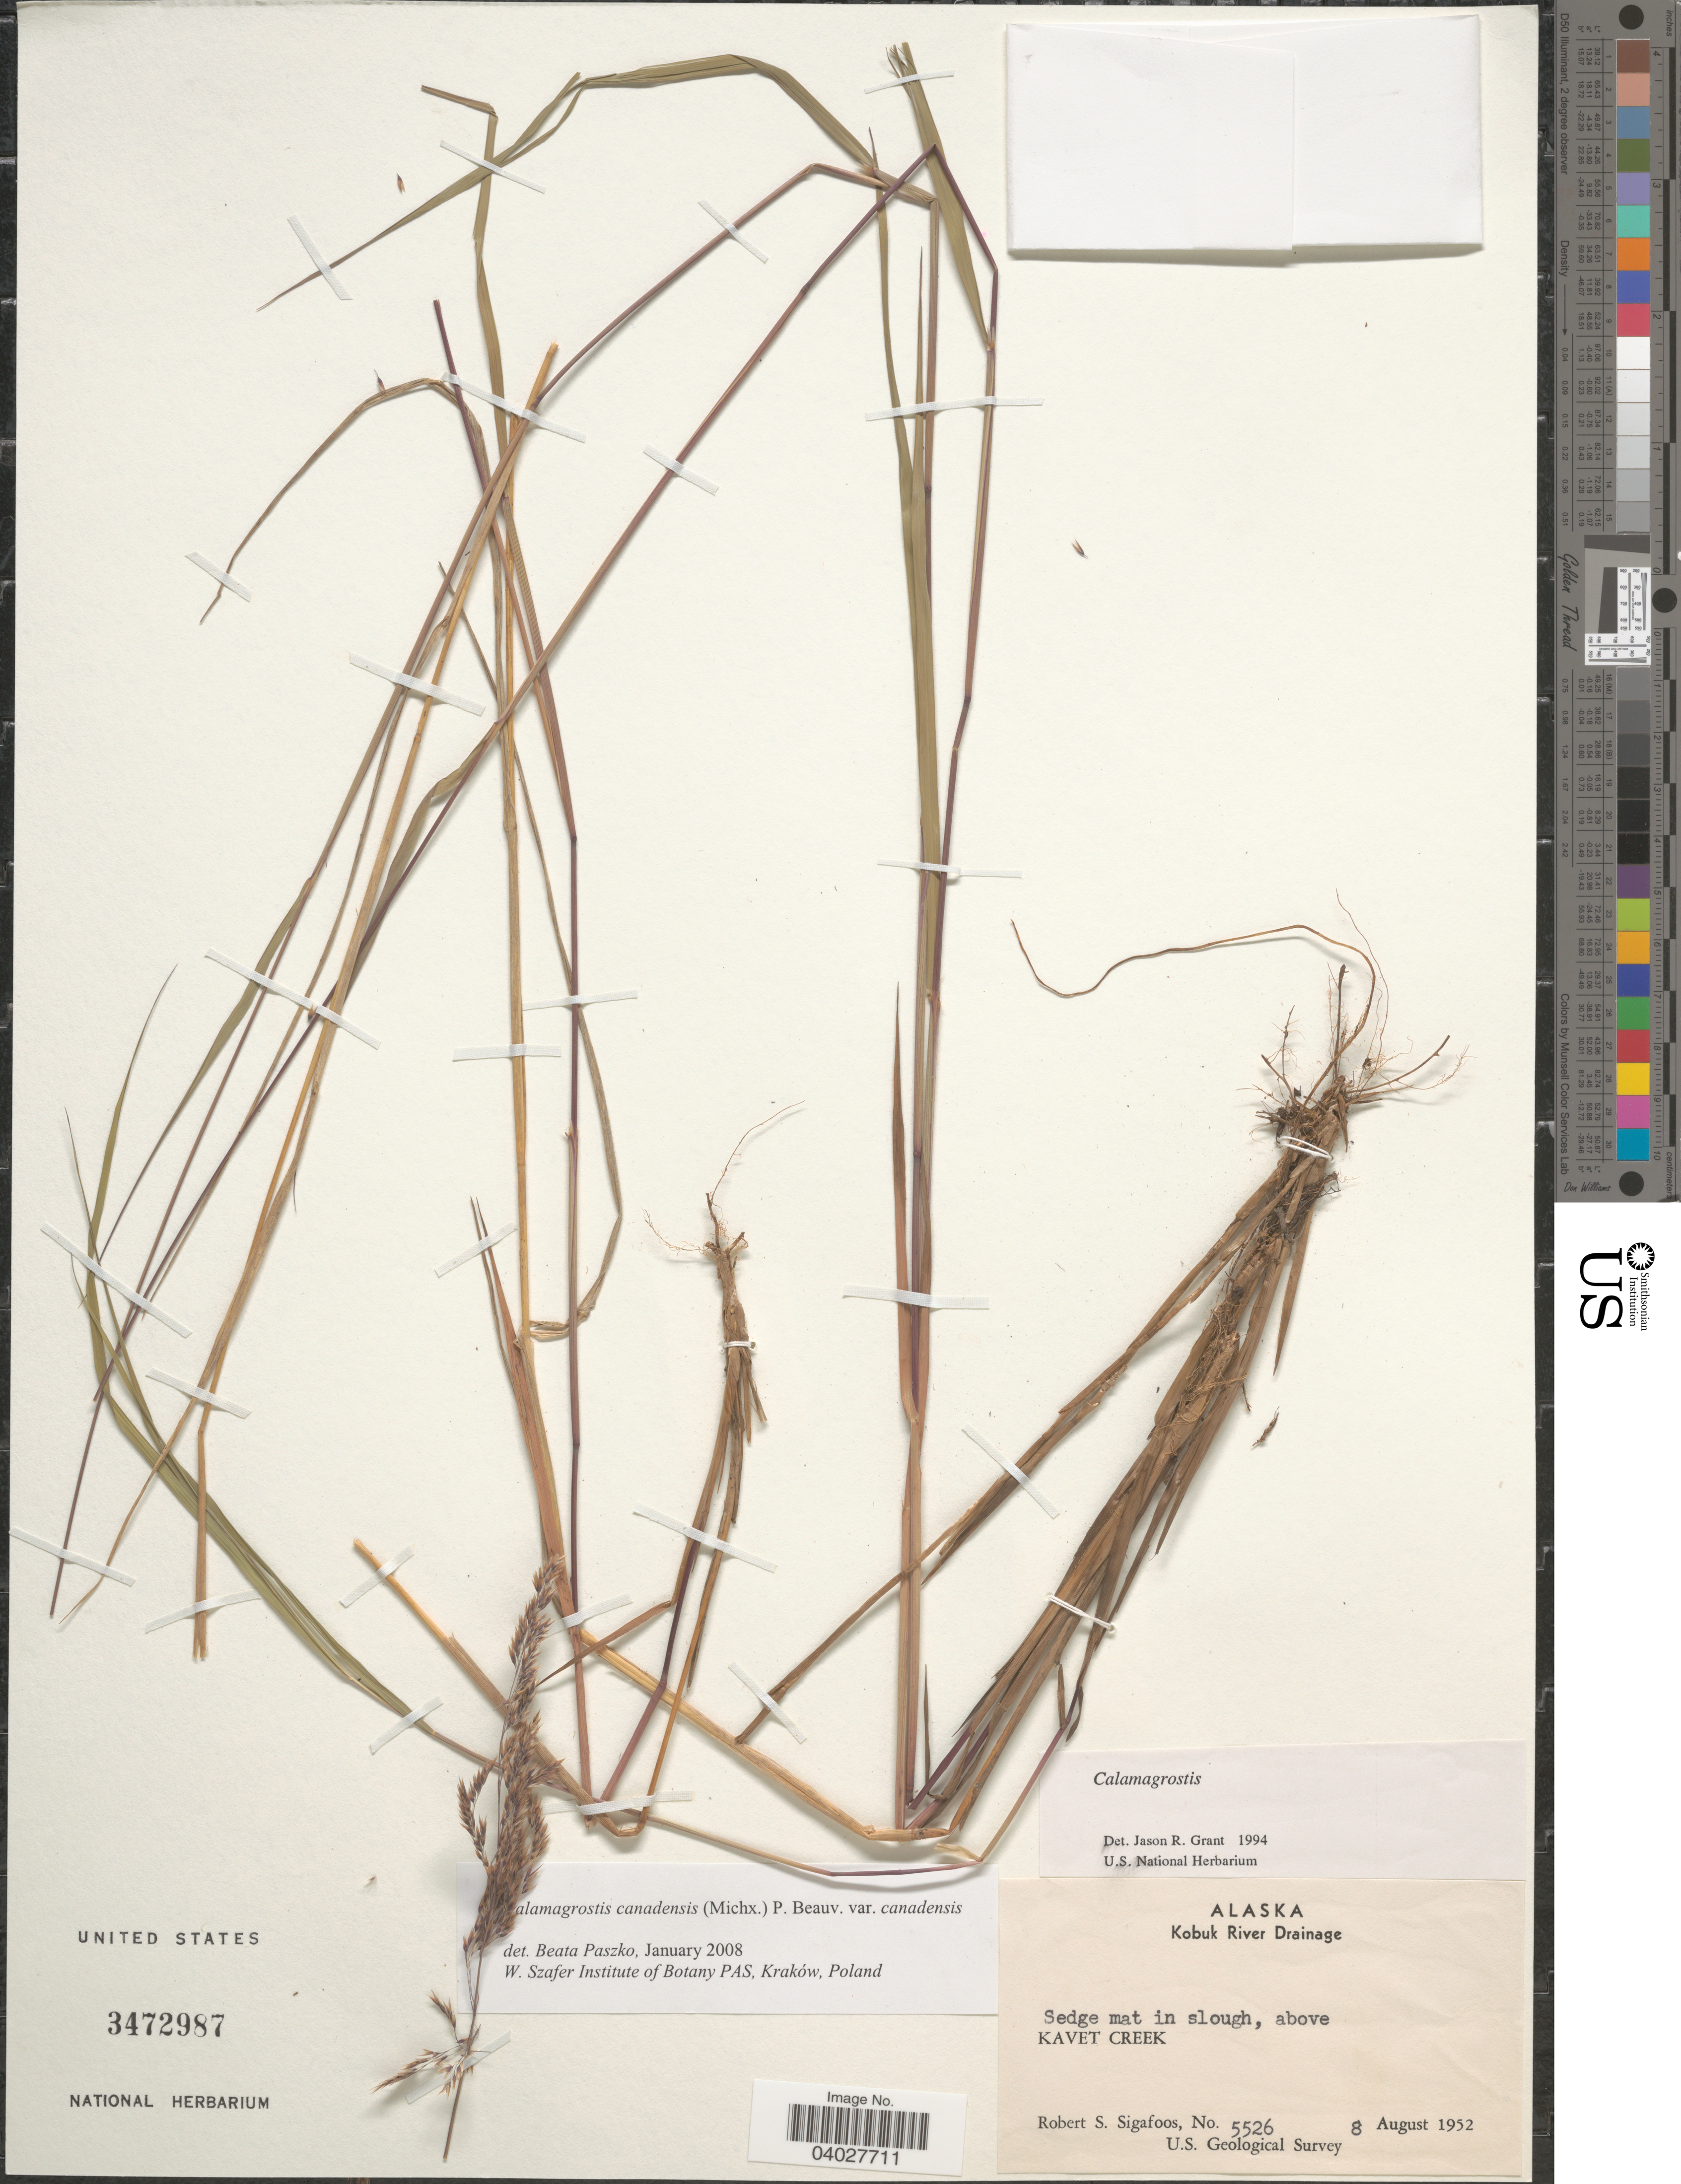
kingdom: Plantae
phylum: Tracheophyta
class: Liliopsida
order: Poales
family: Poaceae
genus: Calamagrostis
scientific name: Calamagrostis canadensis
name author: (Michx.) P. Beauv.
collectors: R. Sigafoos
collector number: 5526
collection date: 1952-08-08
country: United States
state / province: Alaska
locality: Kobuk River Drainage. Sedge mat in slough, above Kavet Creek.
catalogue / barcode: US 3472987